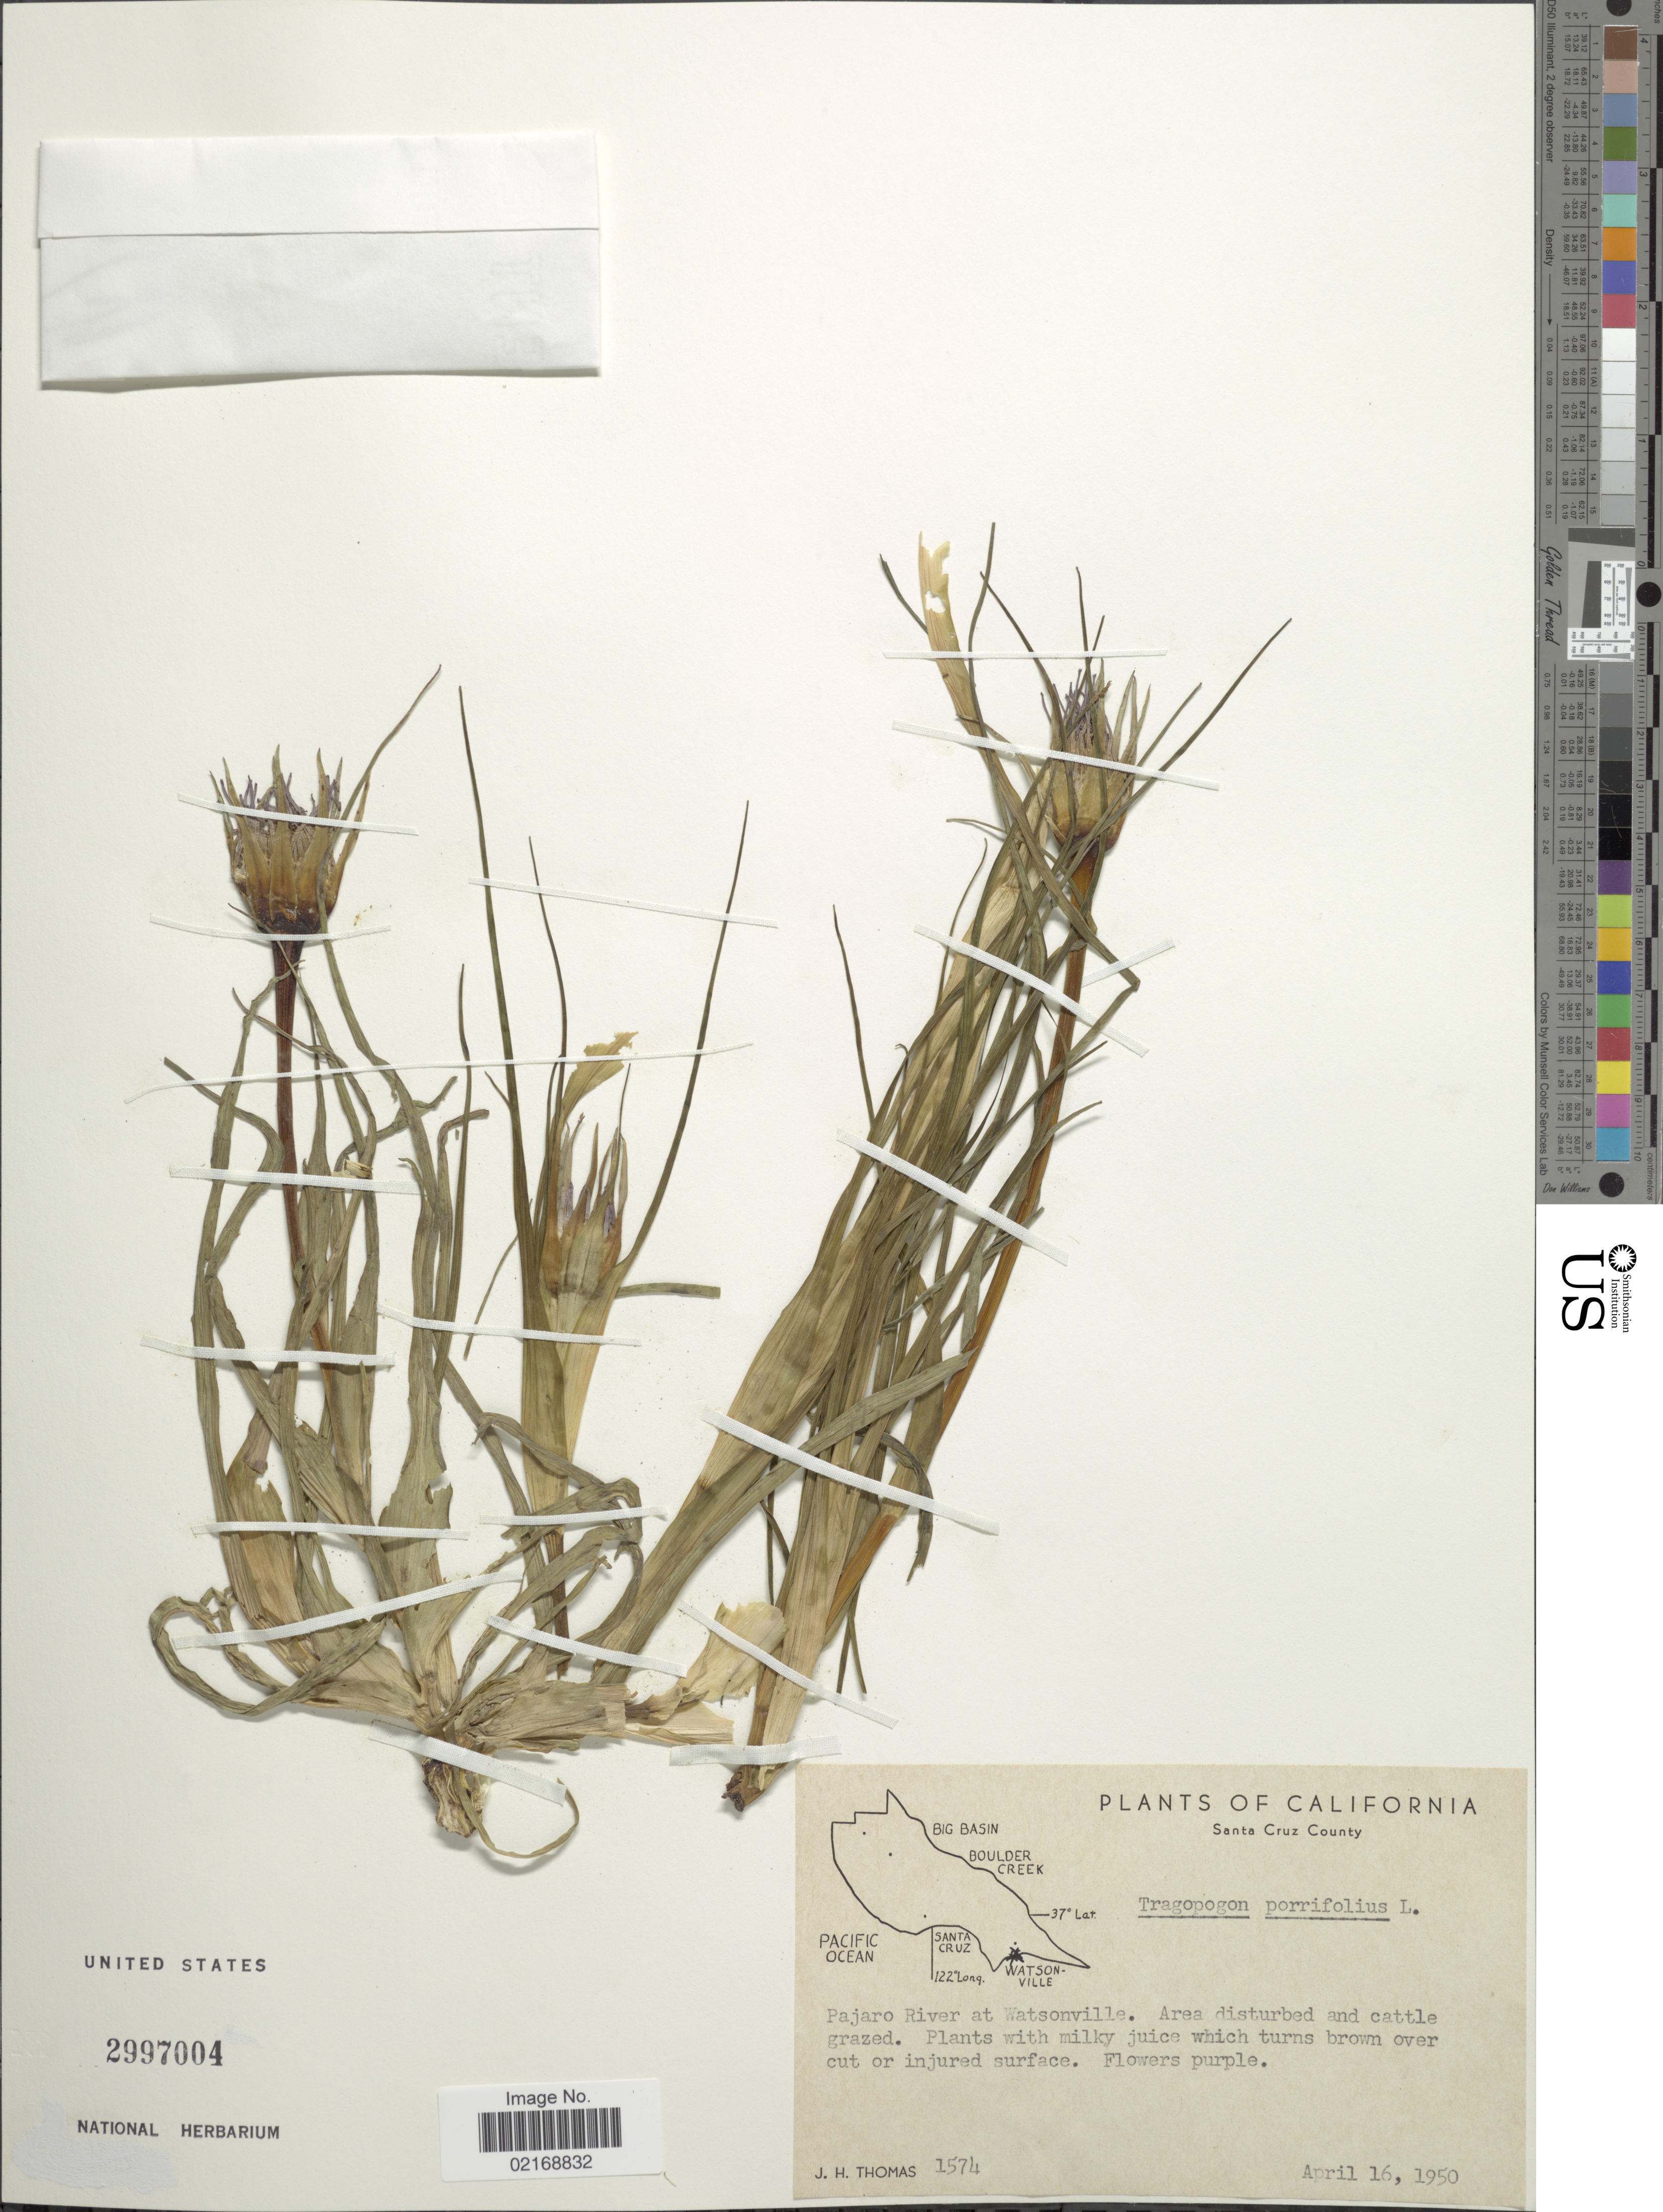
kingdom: Plantae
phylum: Tracheophyta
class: Magnoliopsida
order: Asterales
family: Asteraceae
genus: Tragopogon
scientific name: Tragopogon porrifolius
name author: L.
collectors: J. H. Thomas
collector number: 1574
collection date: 1950-04-16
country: United States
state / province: California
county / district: Santa Cruz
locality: Santa Cruz County. Pajaro River at Watsonville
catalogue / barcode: US 2997004